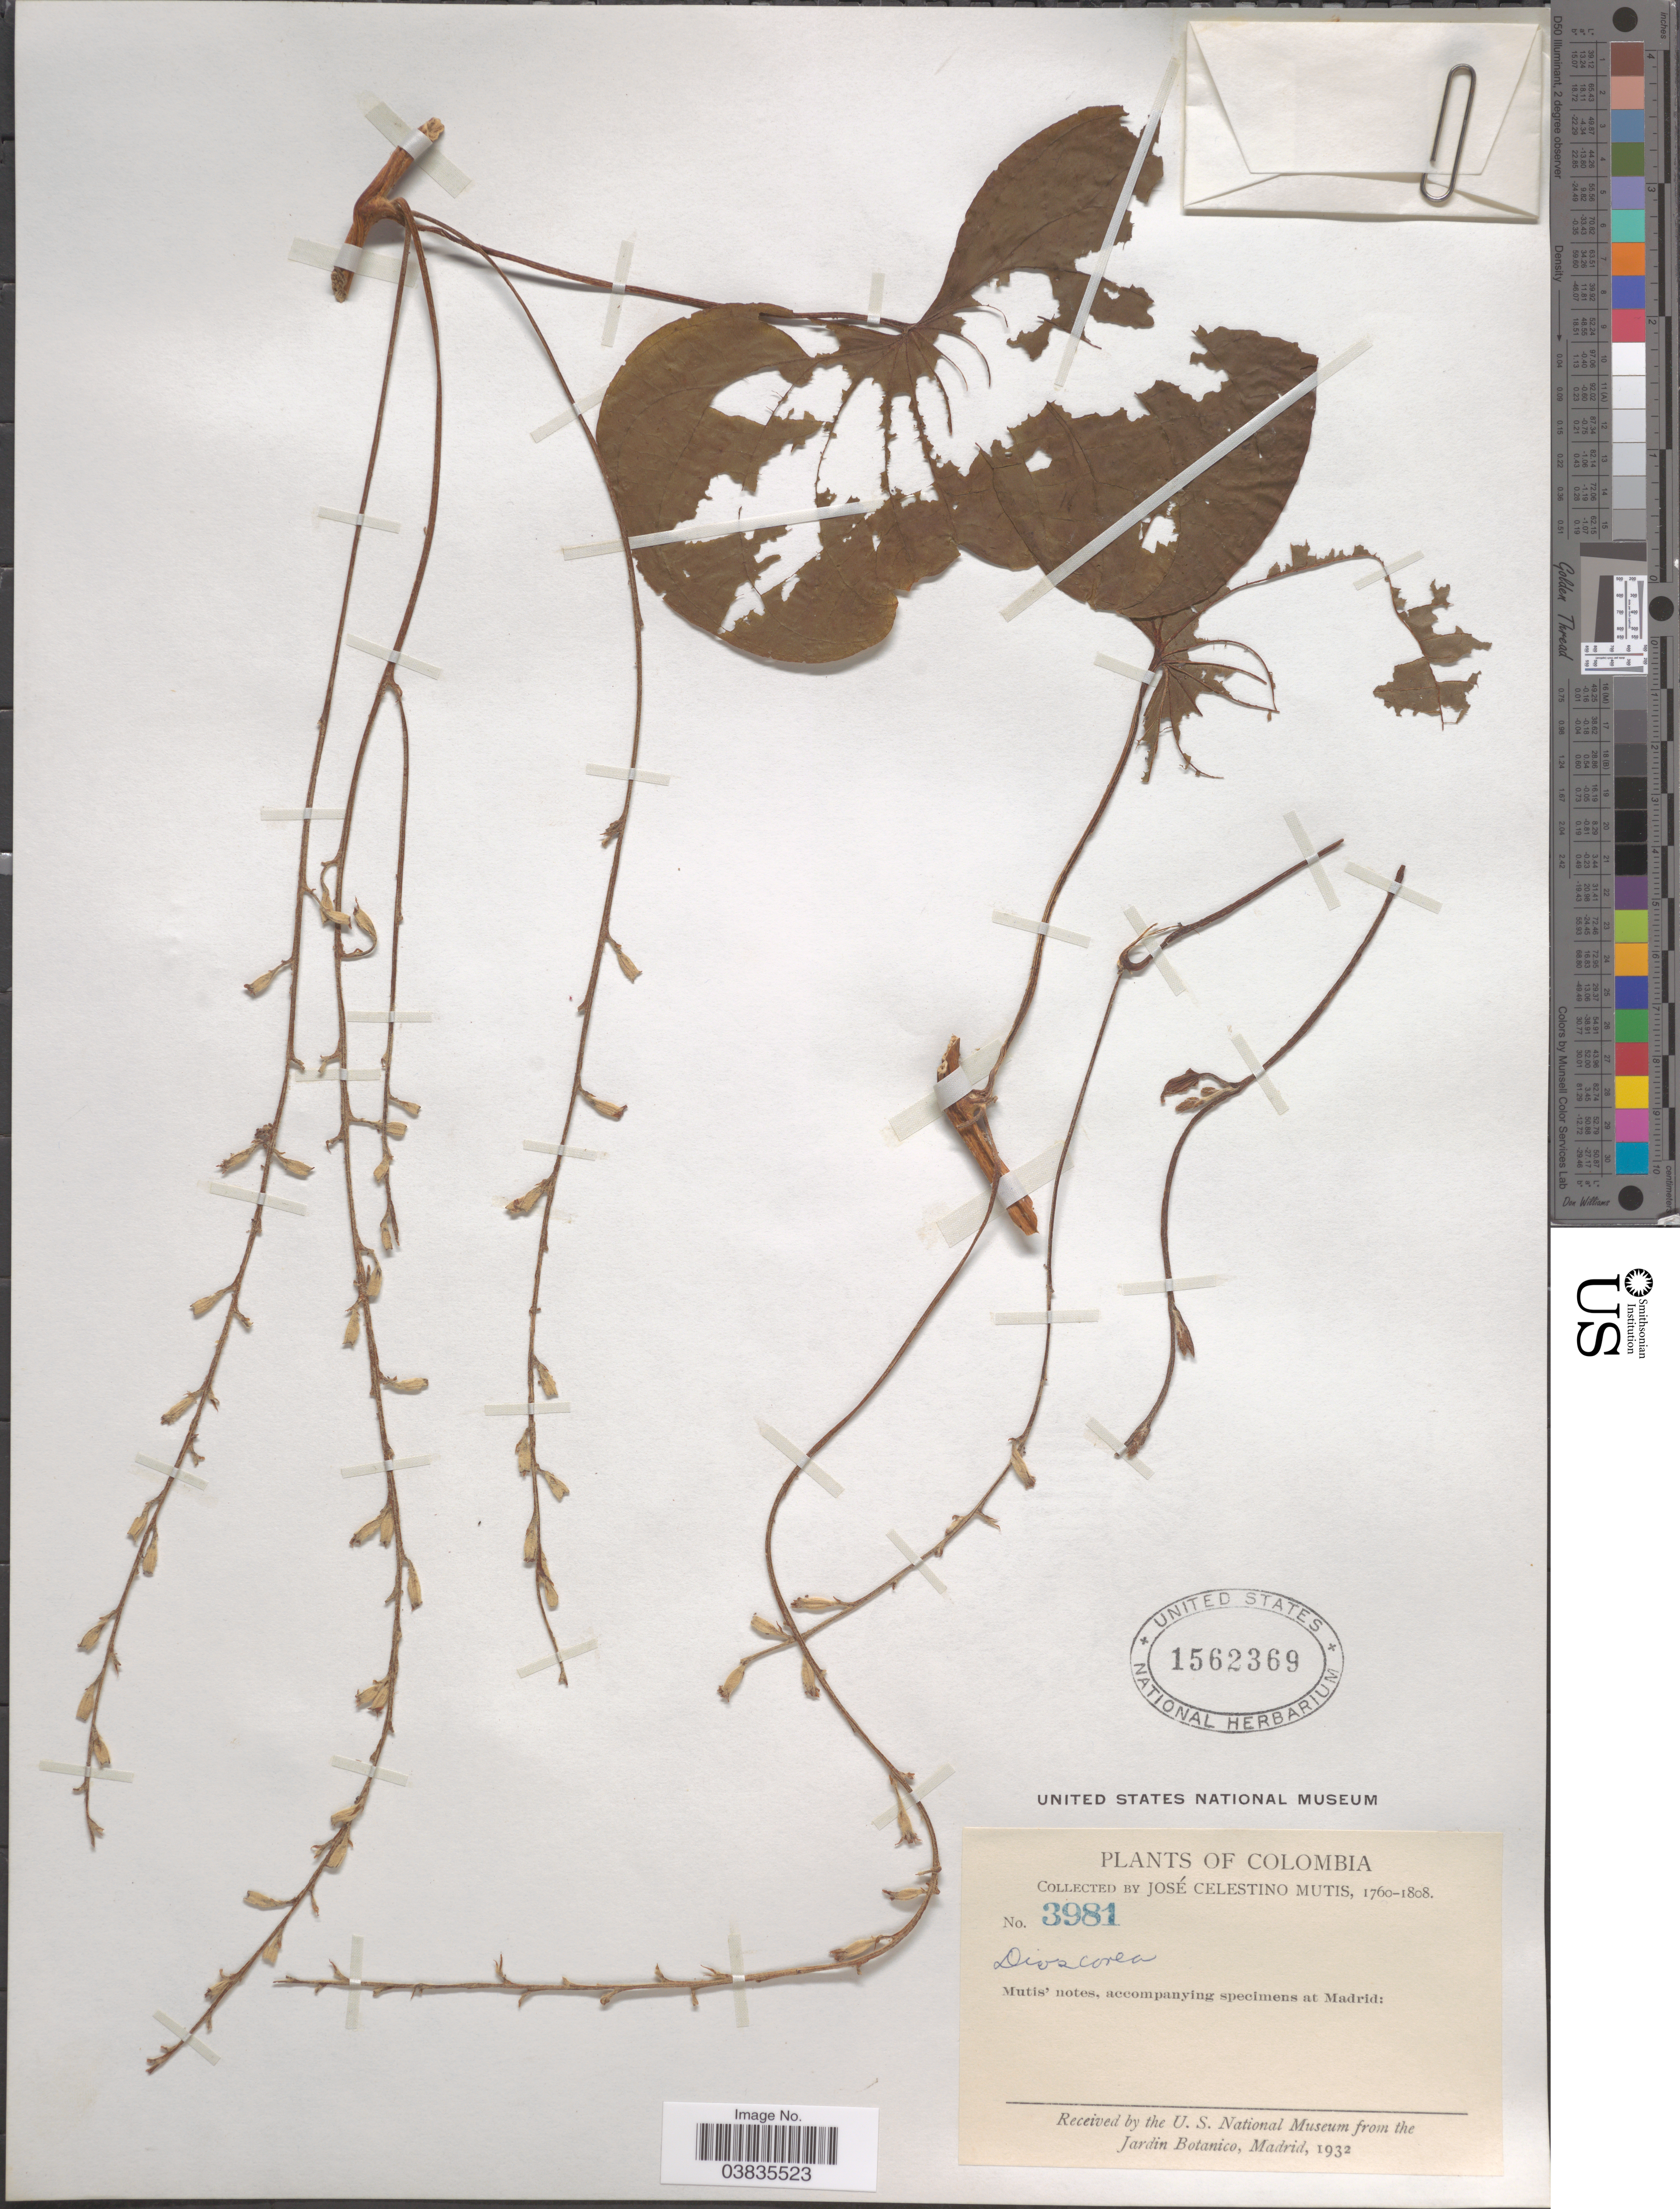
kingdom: Plantae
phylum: Tracheophyta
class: Liliopsida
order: Dioscoreales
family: Dioscoreaceae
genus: Dioscorea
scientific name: Dioscorea sp.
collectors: J. C. B. Mutis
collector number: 3981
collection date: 1760/1808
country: Colombia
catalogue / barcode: US 1562369